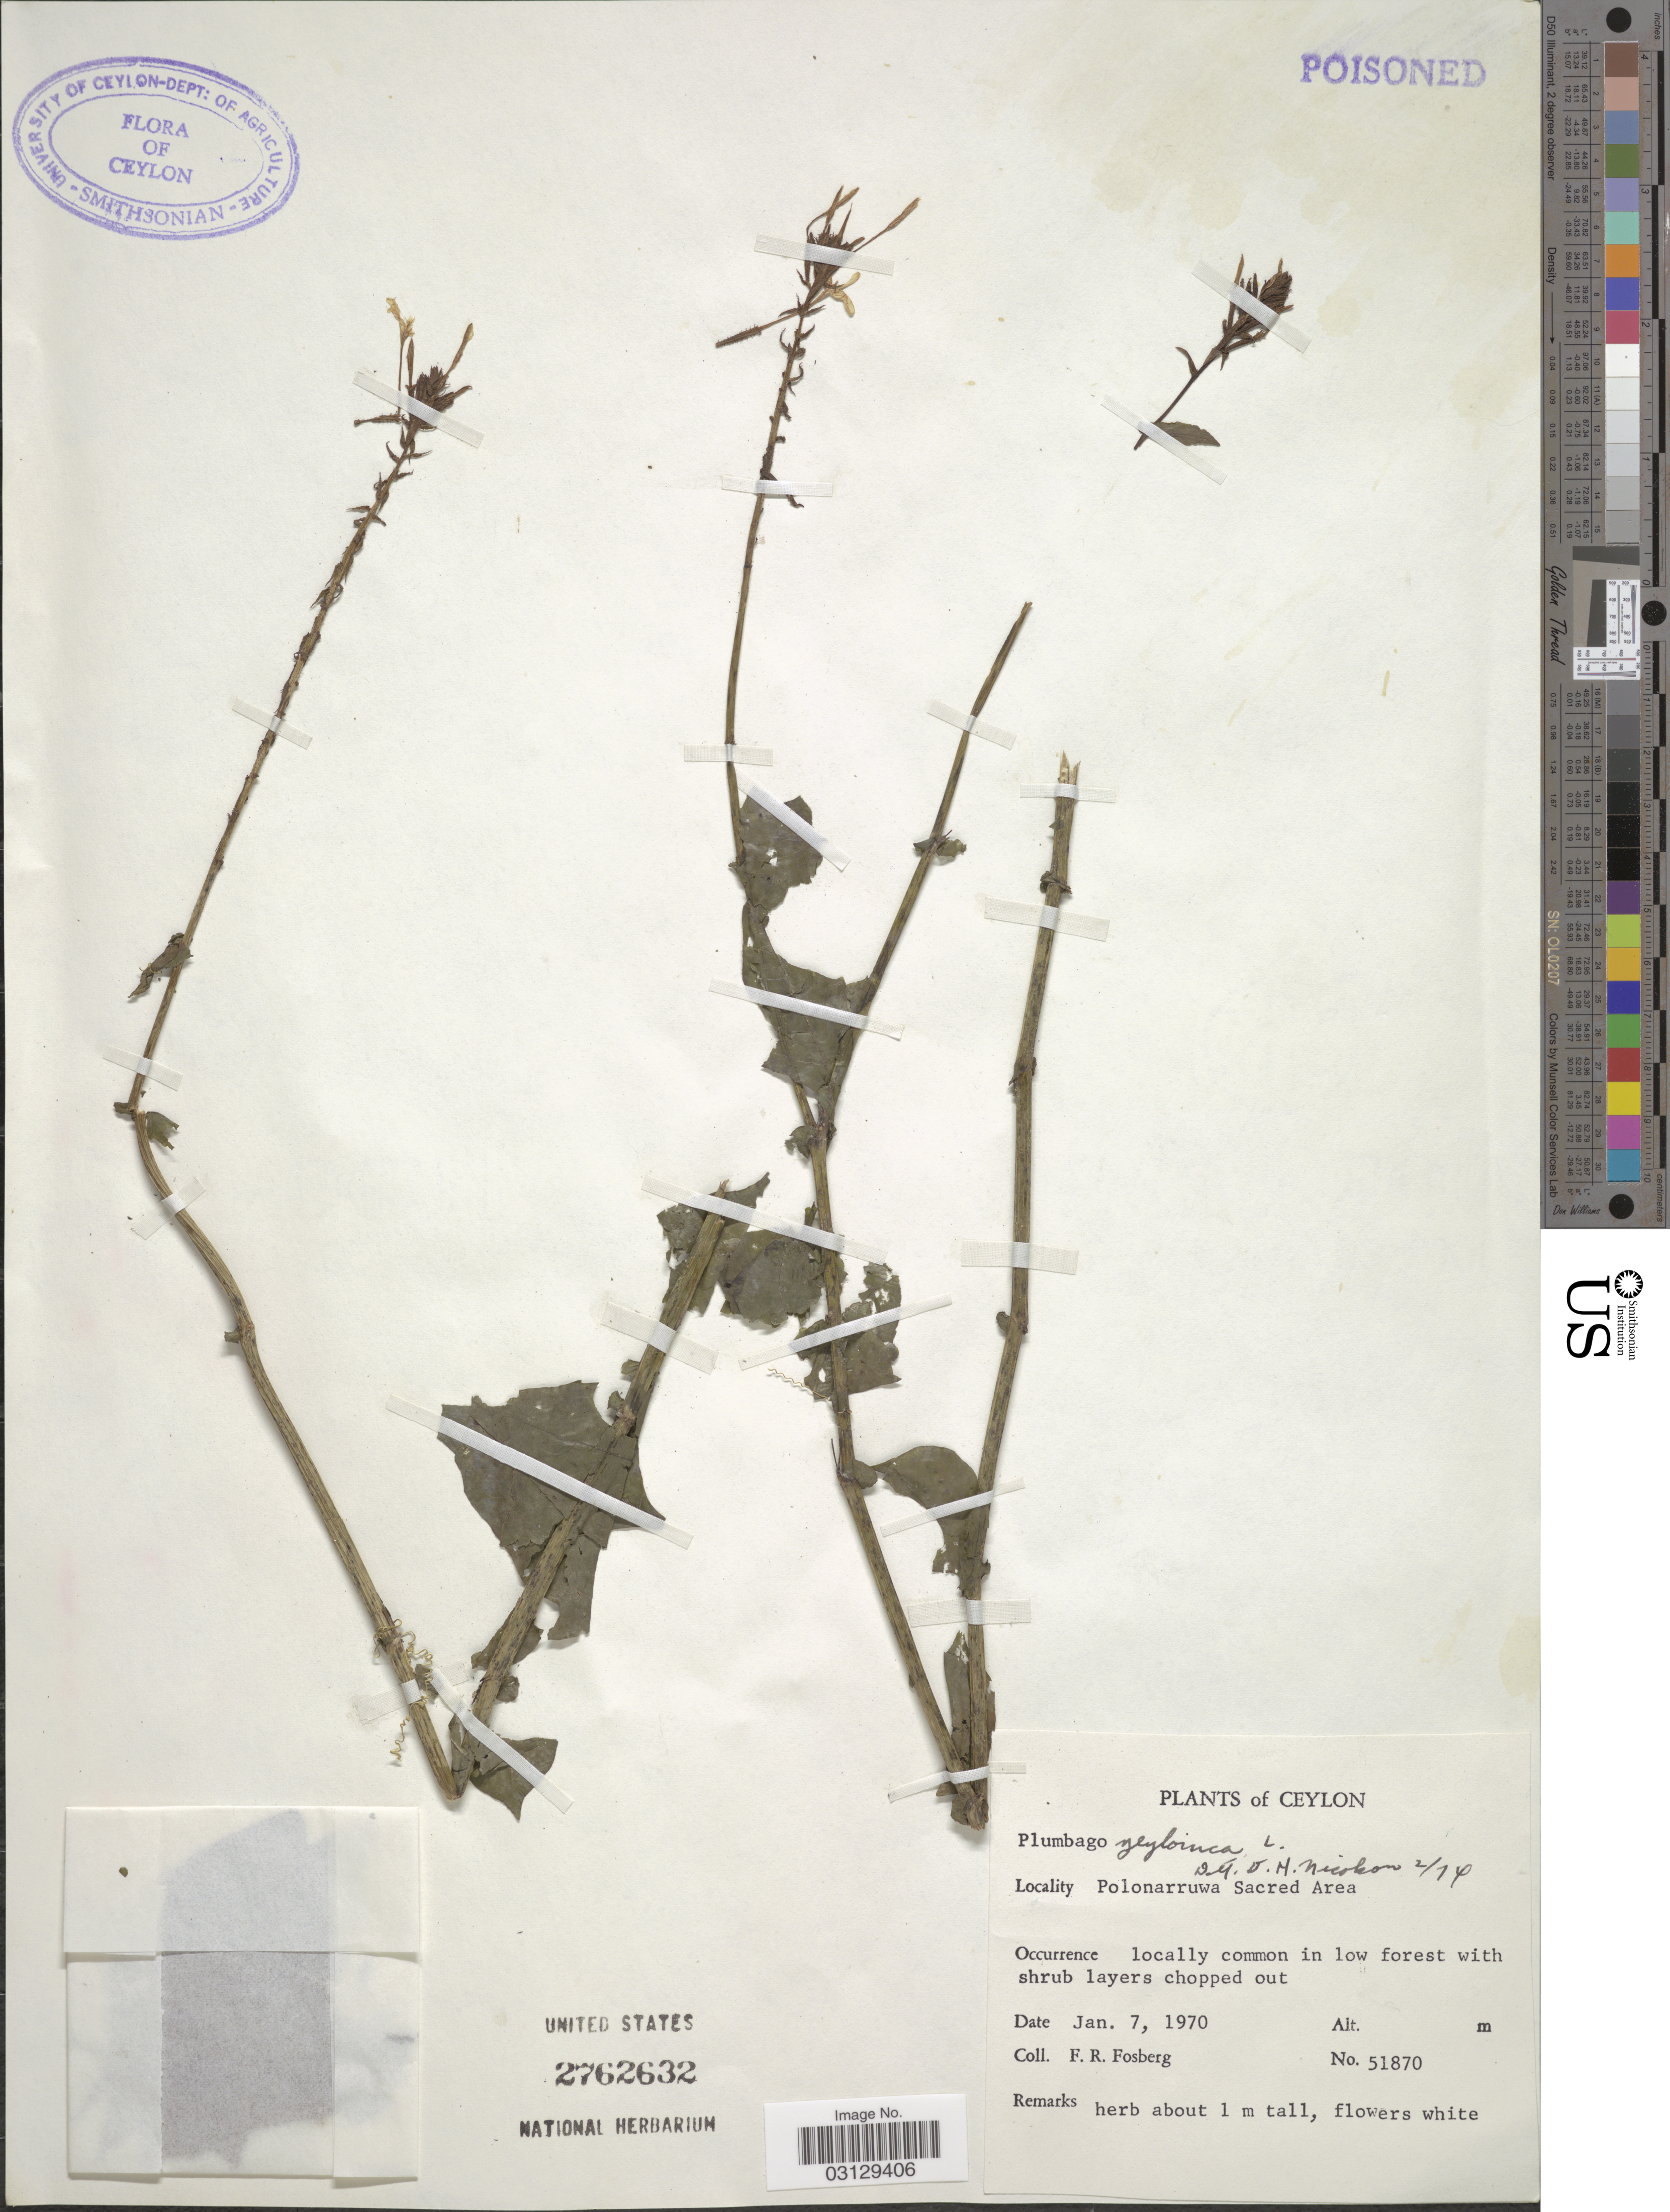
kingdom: Plantae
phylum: Tracheophyta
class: Magnoliopsida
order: Caryophyllales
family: Plumbaginaceae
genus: Plumbago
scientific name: Plumbago zeylanica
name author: L.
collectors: F. R. Fosberg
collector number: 51870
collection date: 1970-01-07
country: Sri Lanka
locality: Ceylon. Polonarruwa Sacred Area.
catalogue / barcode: US 2762632